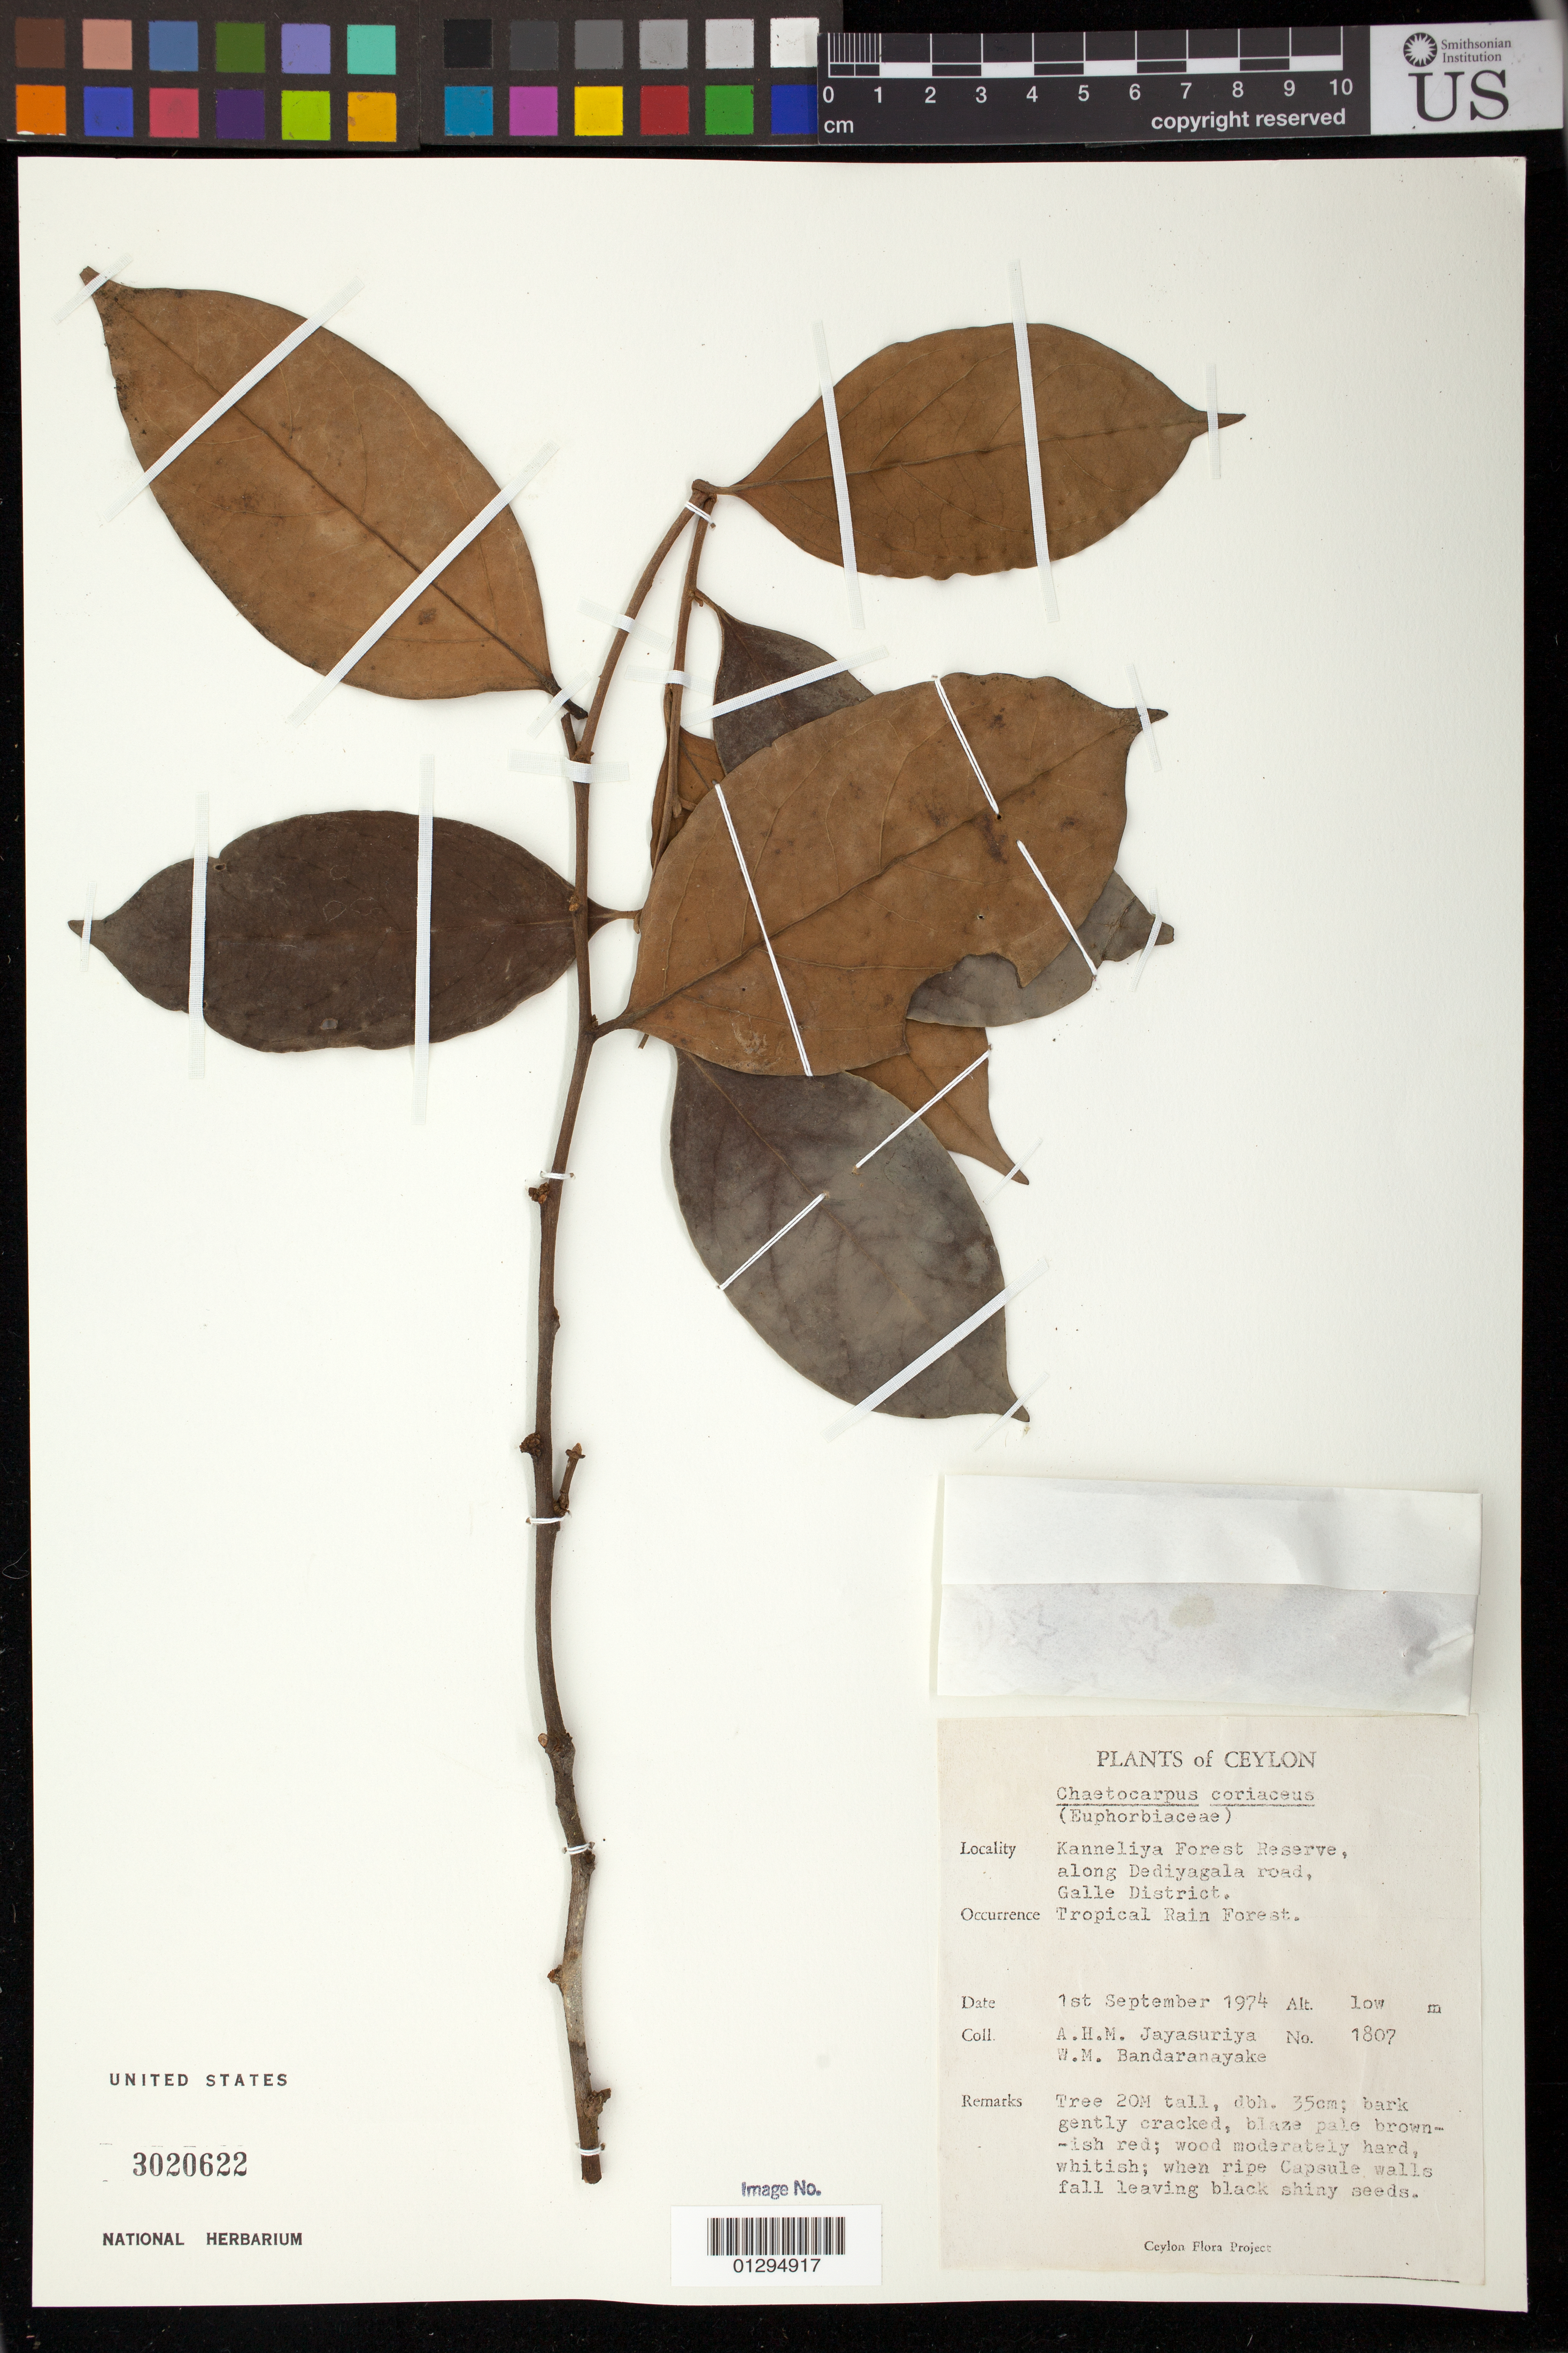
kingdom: Plantae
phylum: Tracheophyta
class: Magnoliopsida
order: Malpighiales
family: Peraceae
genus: Chaetocarpus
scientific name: Chaetocarpus coriaceus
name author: Thwaites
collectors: A. H. Jayasuriya & W. Bandaranayake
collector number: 1807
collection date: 1974-09-01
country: Sri Lanka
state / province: Southern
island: Ceylon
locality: Kanneliya Forest Reserve, along Dediyagala road, Galle District.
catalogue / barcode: US 3020622